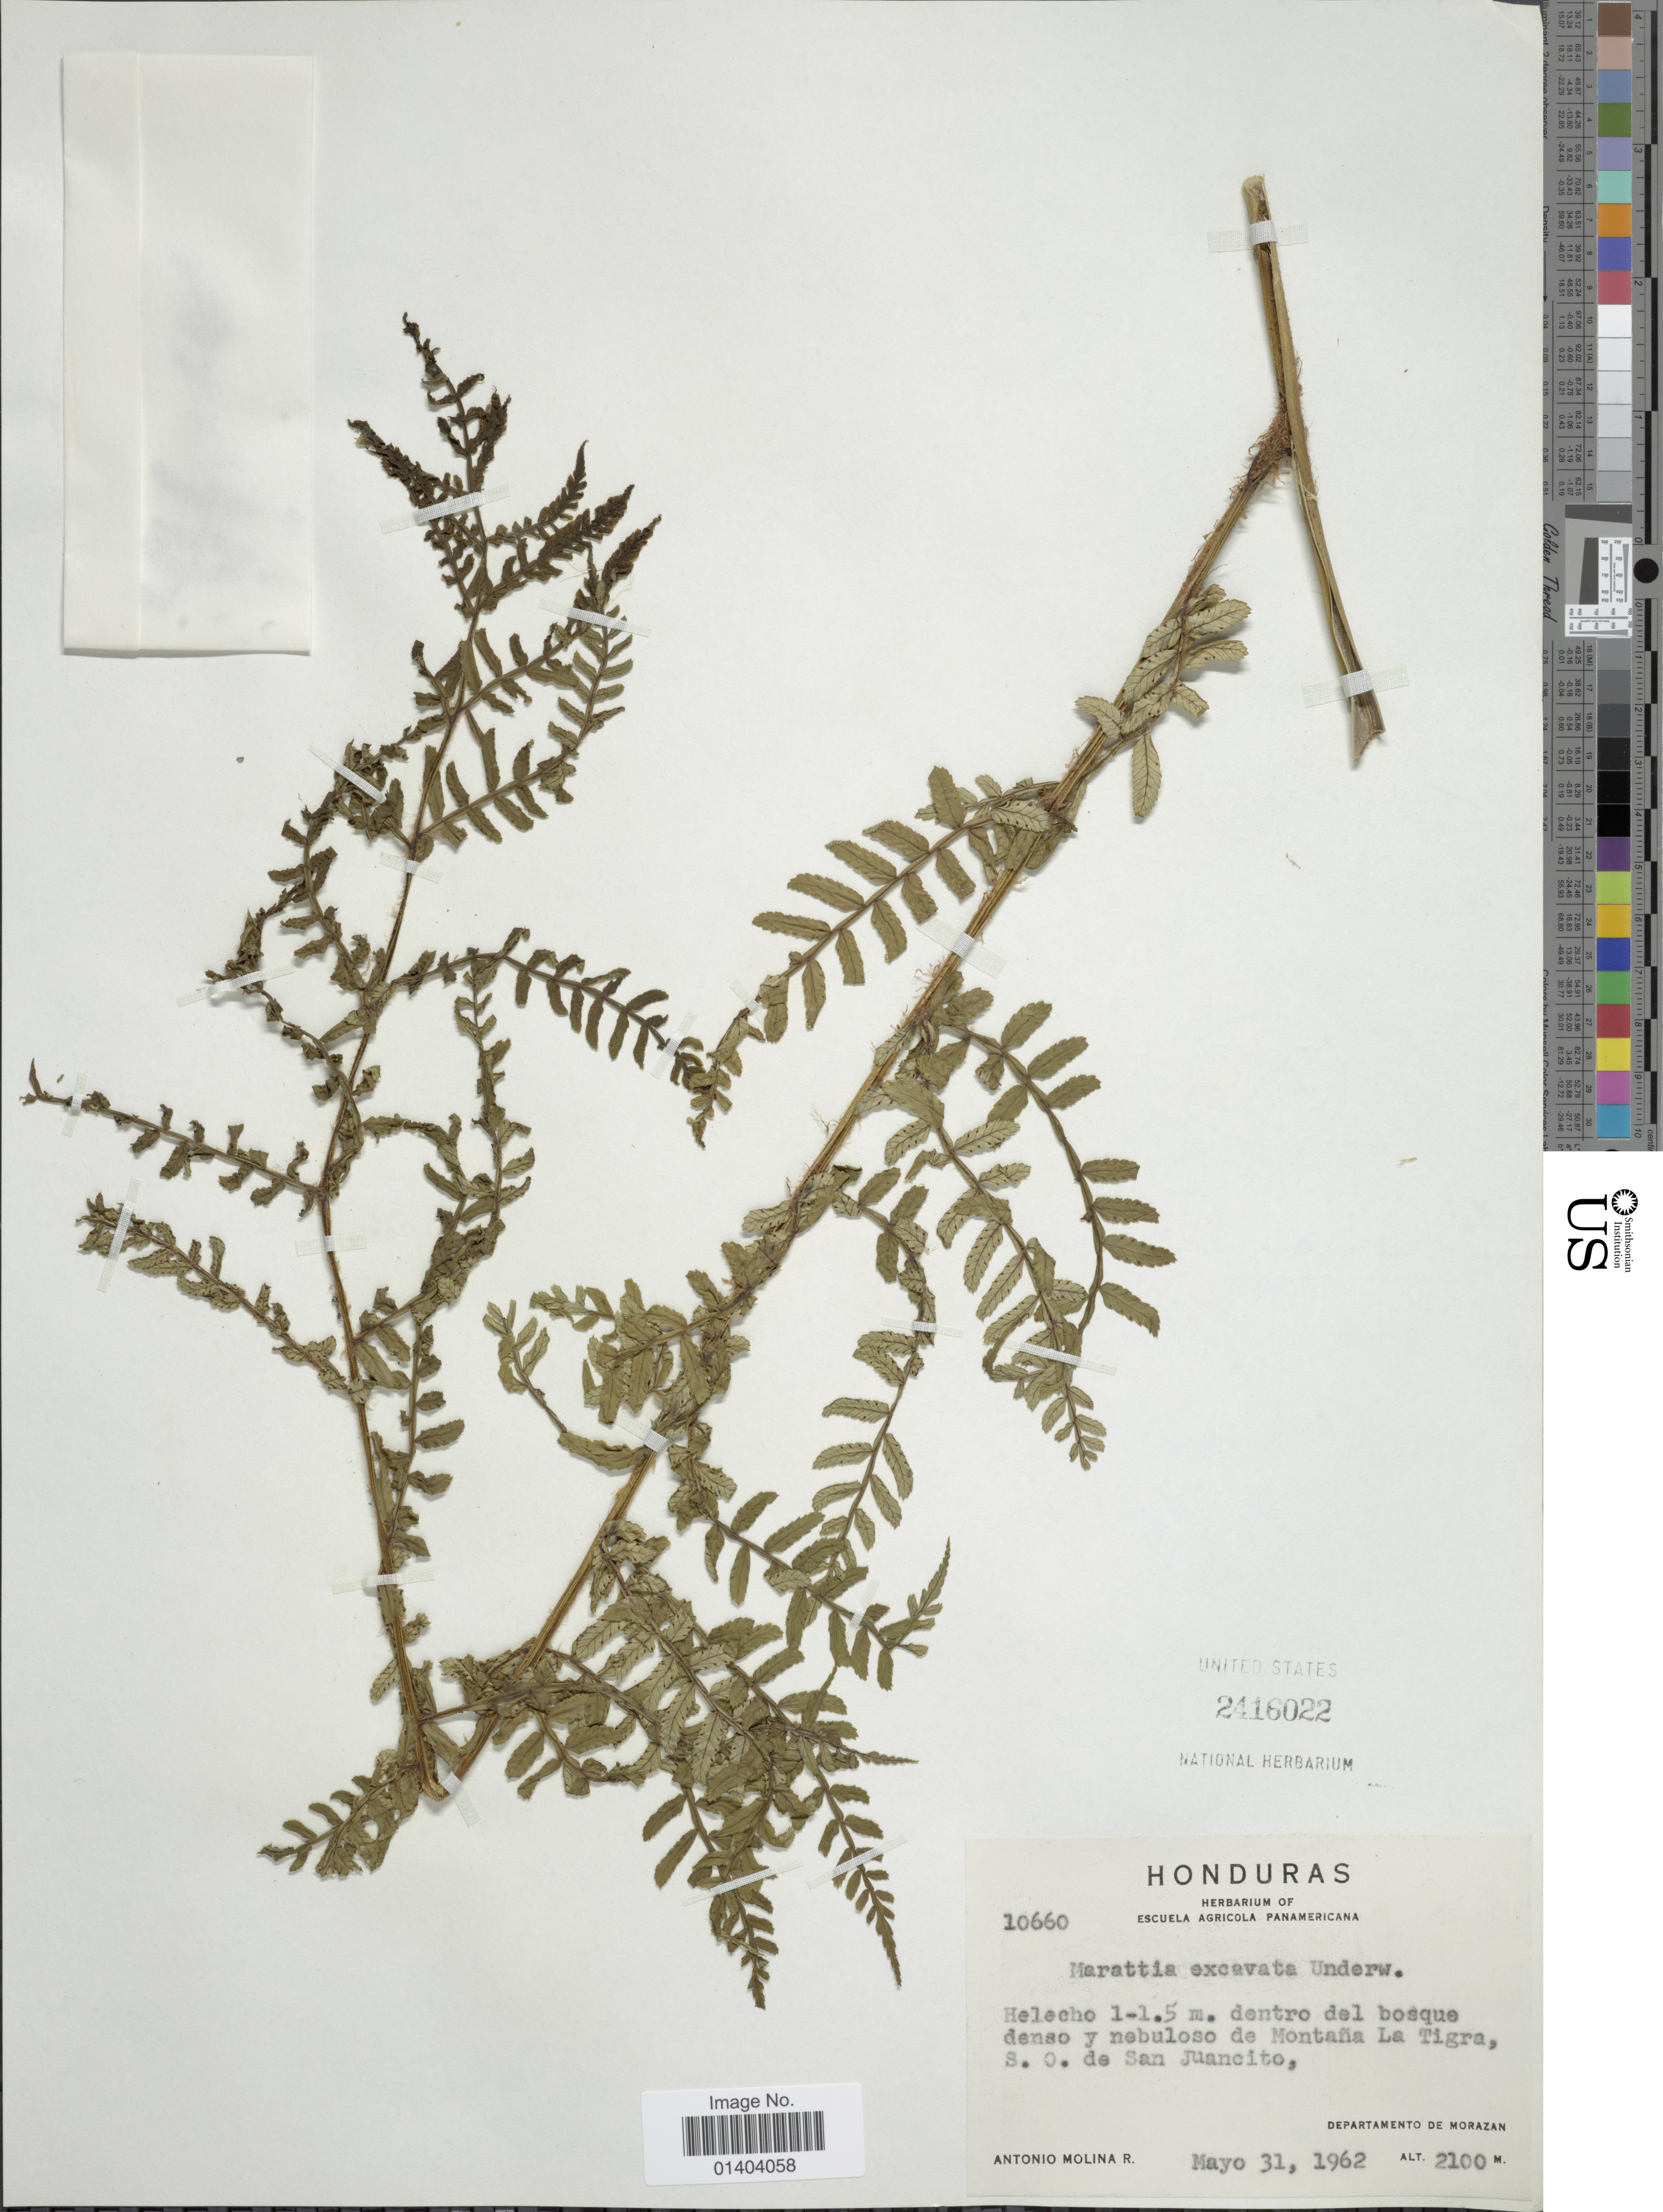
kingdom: Plantae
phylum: Tracheophyta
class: Polypodiopsida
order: Marattiales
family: Marattiaceae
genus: Marattia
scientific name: Marattia excavata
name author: Underw.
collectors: A. Molina R.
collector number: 10660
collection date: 1962-05-31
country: Honduras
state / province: Fco. Morazán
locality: Helecho 1-1.5m. dentro el bosque denso y nebuloso de Montaña La Tigra, S.O. de San Juancito, Departmento de Morazan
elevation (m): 2100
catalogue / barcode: US 2416022